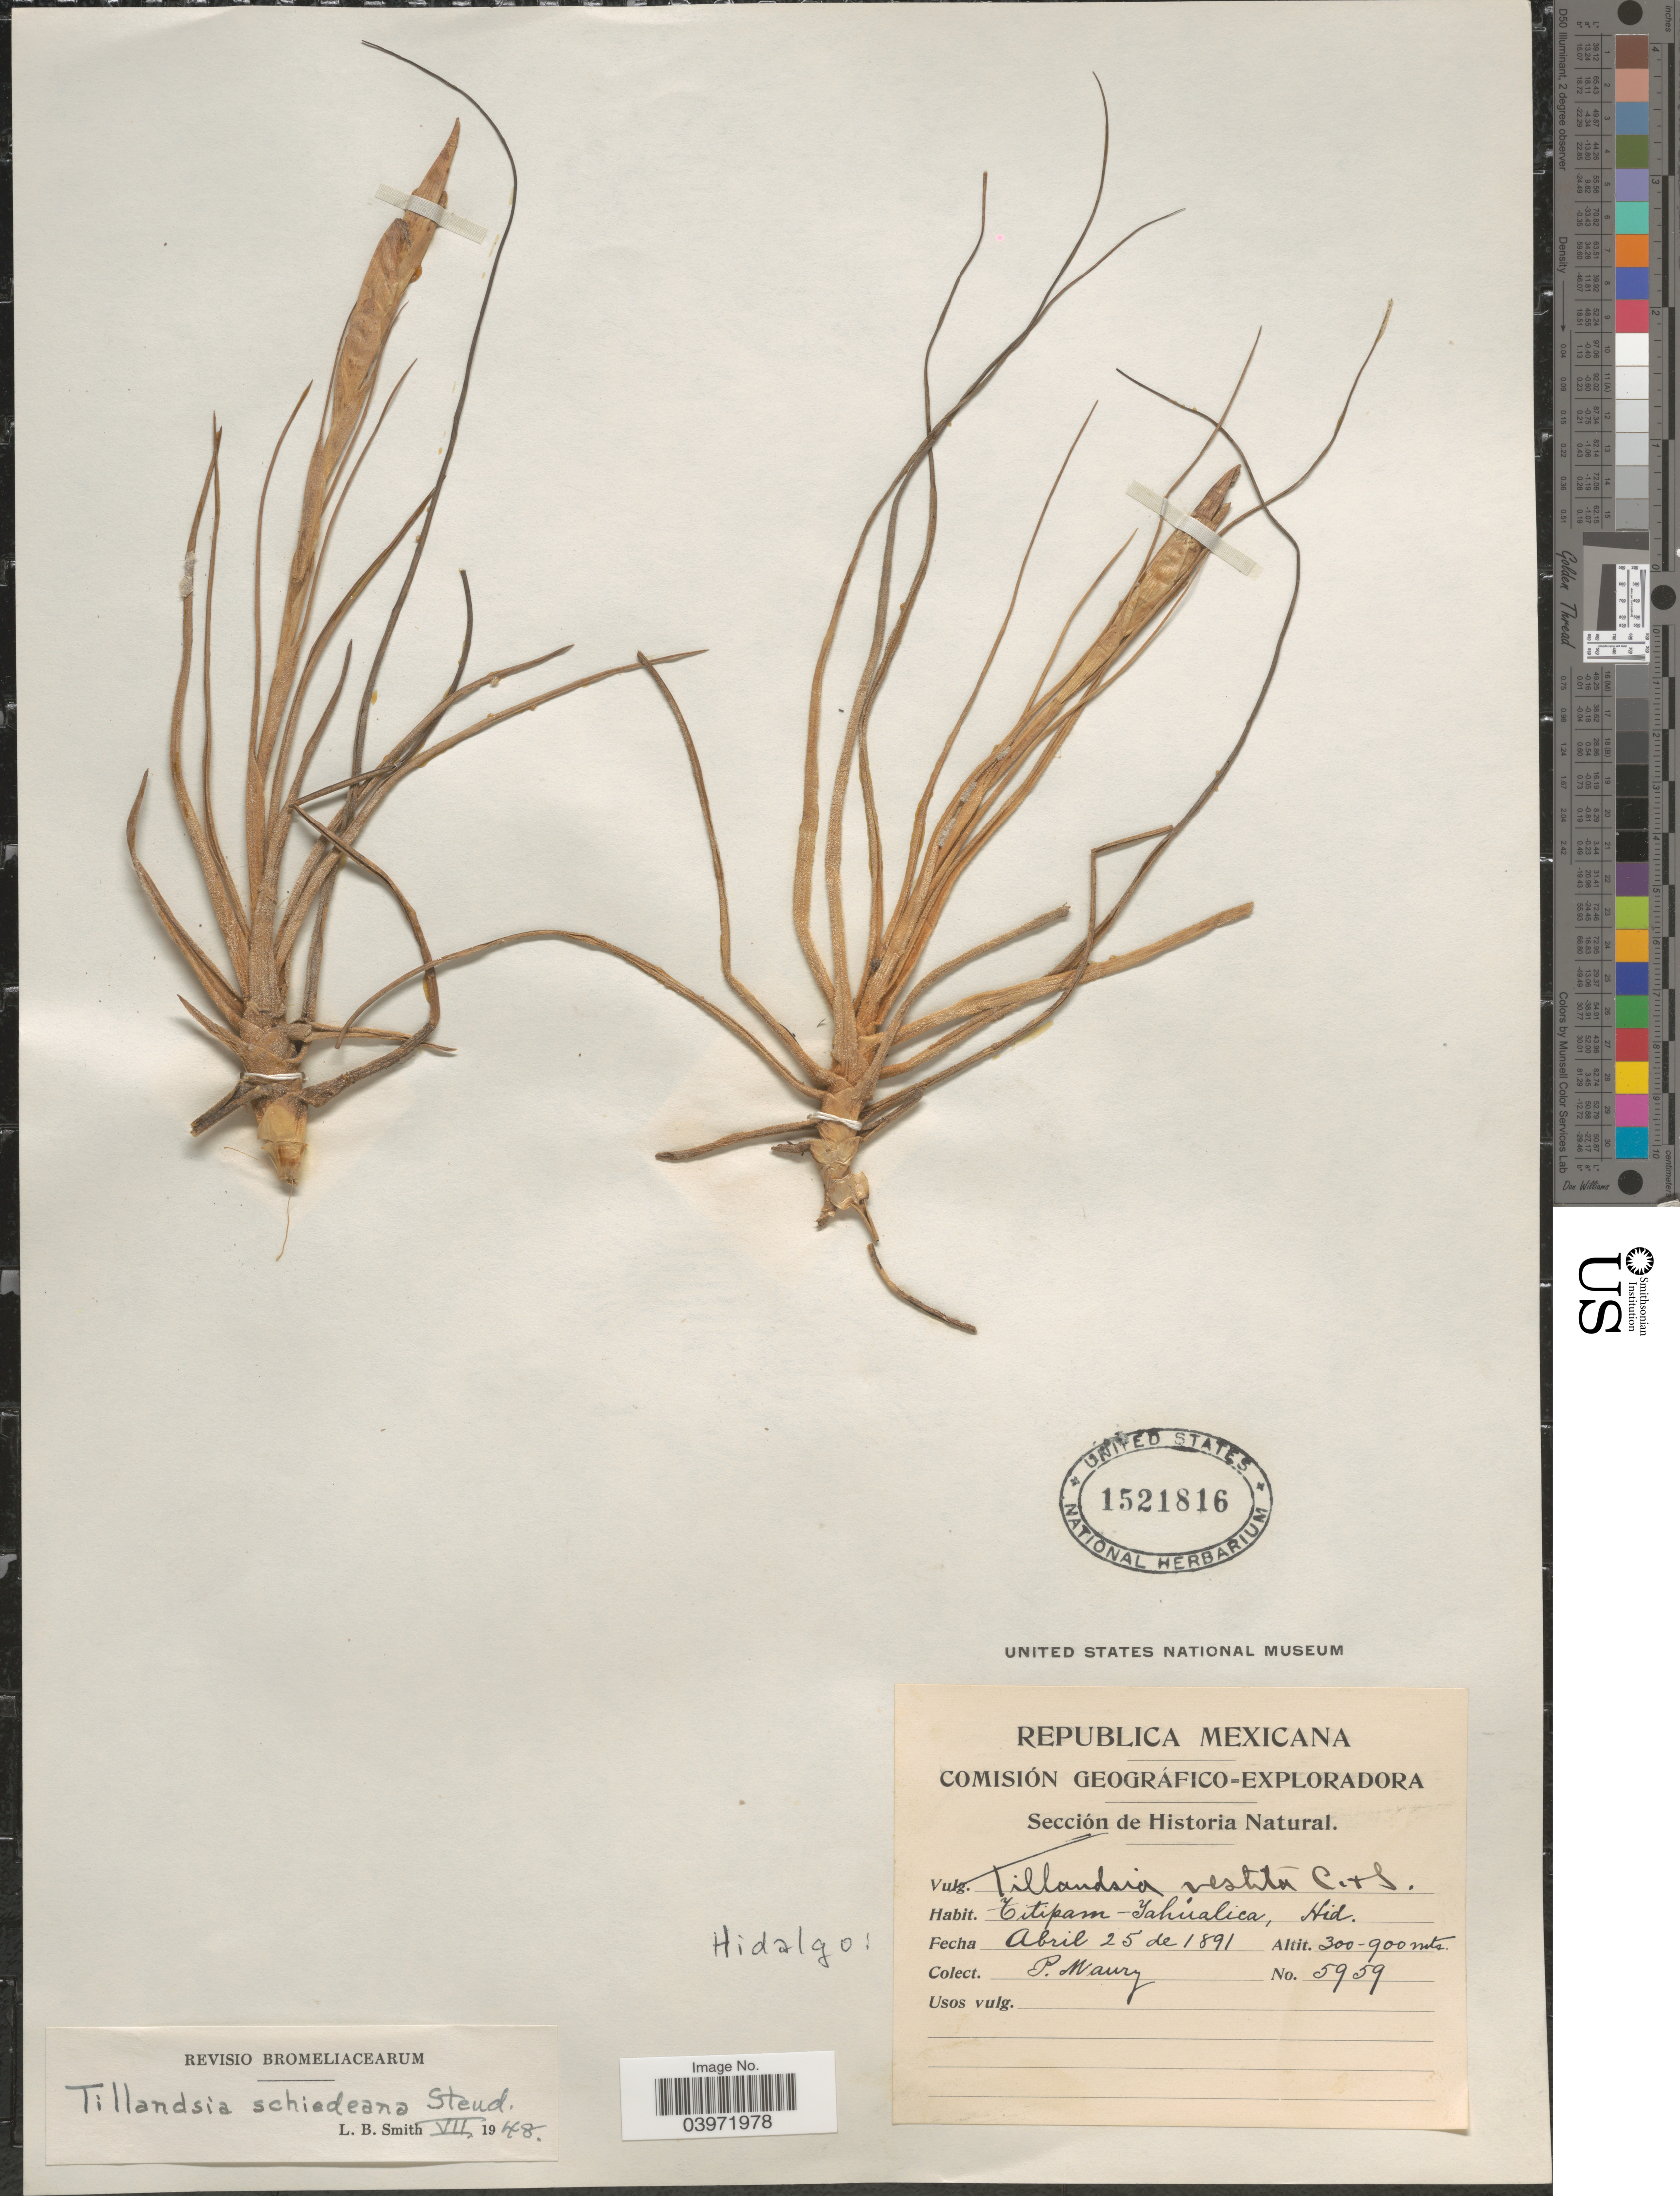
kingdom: Plantae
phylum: Tracheophyta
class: Liliopsida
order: Poales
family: Bromeliaceae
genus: Tillandsia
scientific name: Tillandsia schiedeana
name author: Steud.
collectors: P. J. Maury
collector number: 5959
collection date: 1891-04-25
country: Mexico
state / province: Hidalgo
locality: Titipan-Yahualica, Hid.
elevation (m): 300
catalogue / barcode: US 1521816